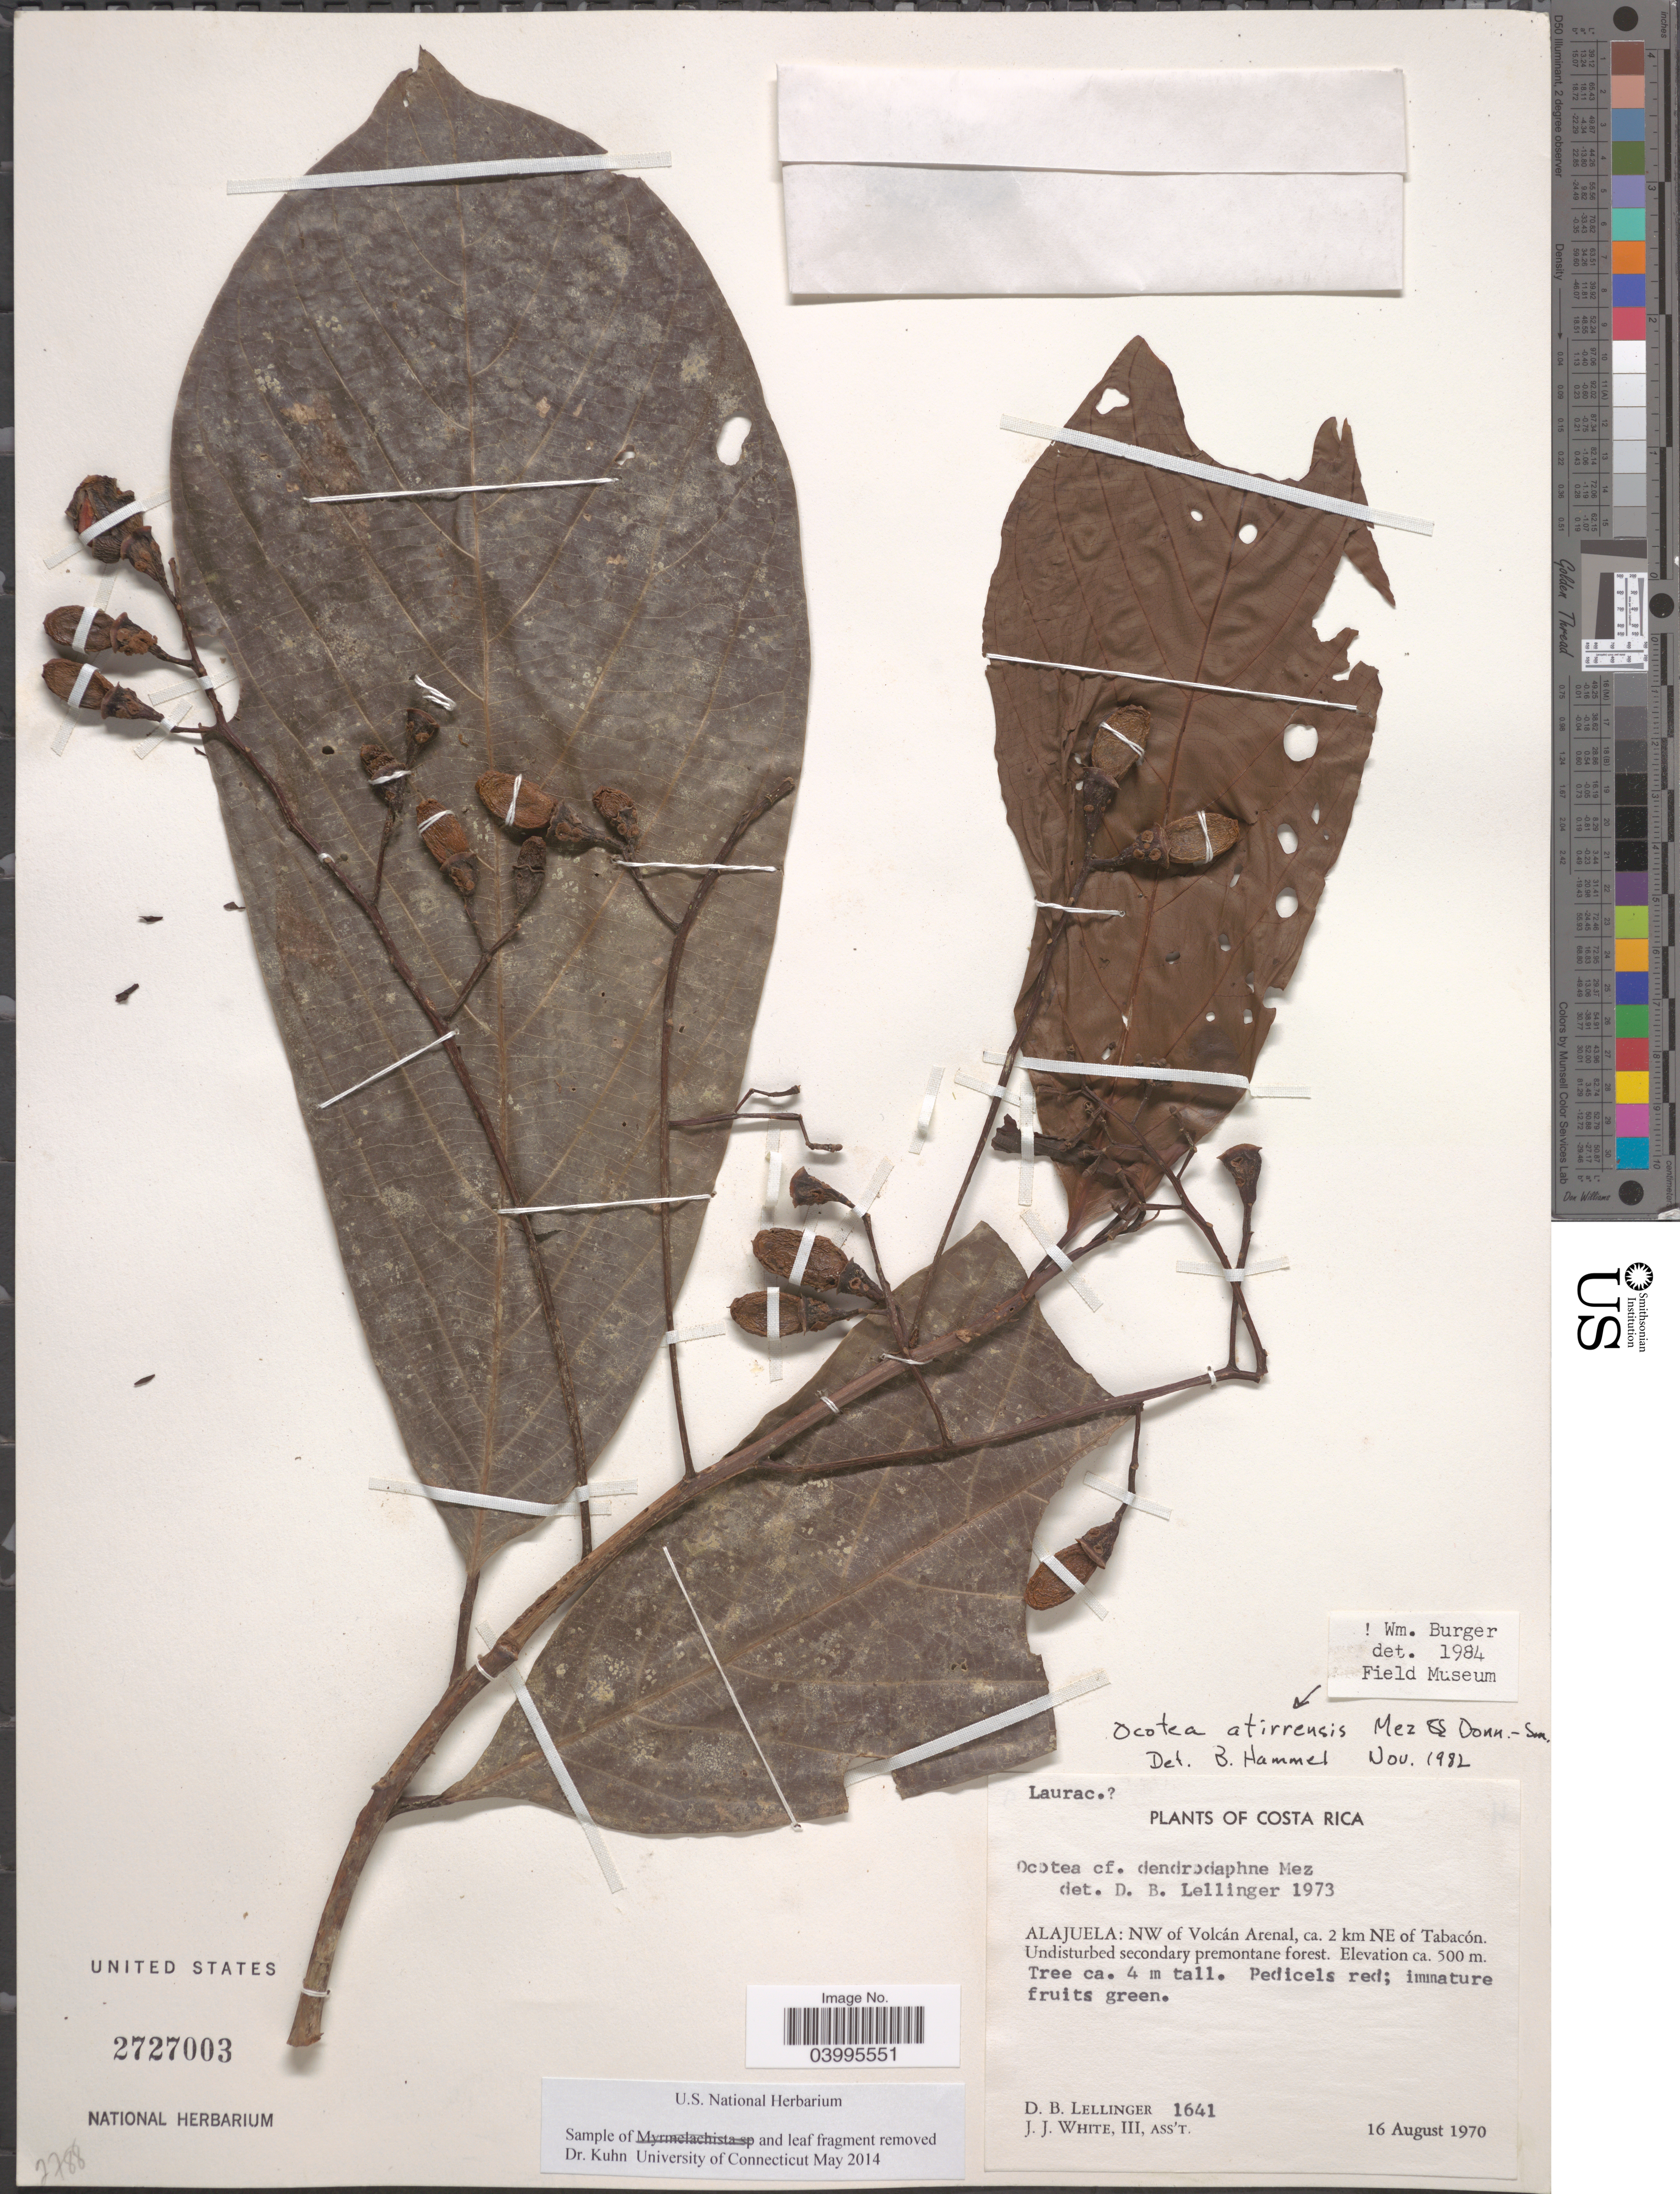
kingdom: Plantae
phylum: Tracheophyta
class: Magnoliopsida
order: Laurales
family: Lauraceae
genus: Ocotea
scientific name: Ocotea atirrensis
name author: Mez & Donn. Sm.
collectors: D. B. Lellinger & J. J. White III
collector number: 1641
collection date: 1970-08-16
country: Costa Rica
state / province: Alajuela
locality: NW of Volcán Arenal, ca. 2 km NE of Tabacón.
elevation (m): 500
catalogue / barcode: US 2727003